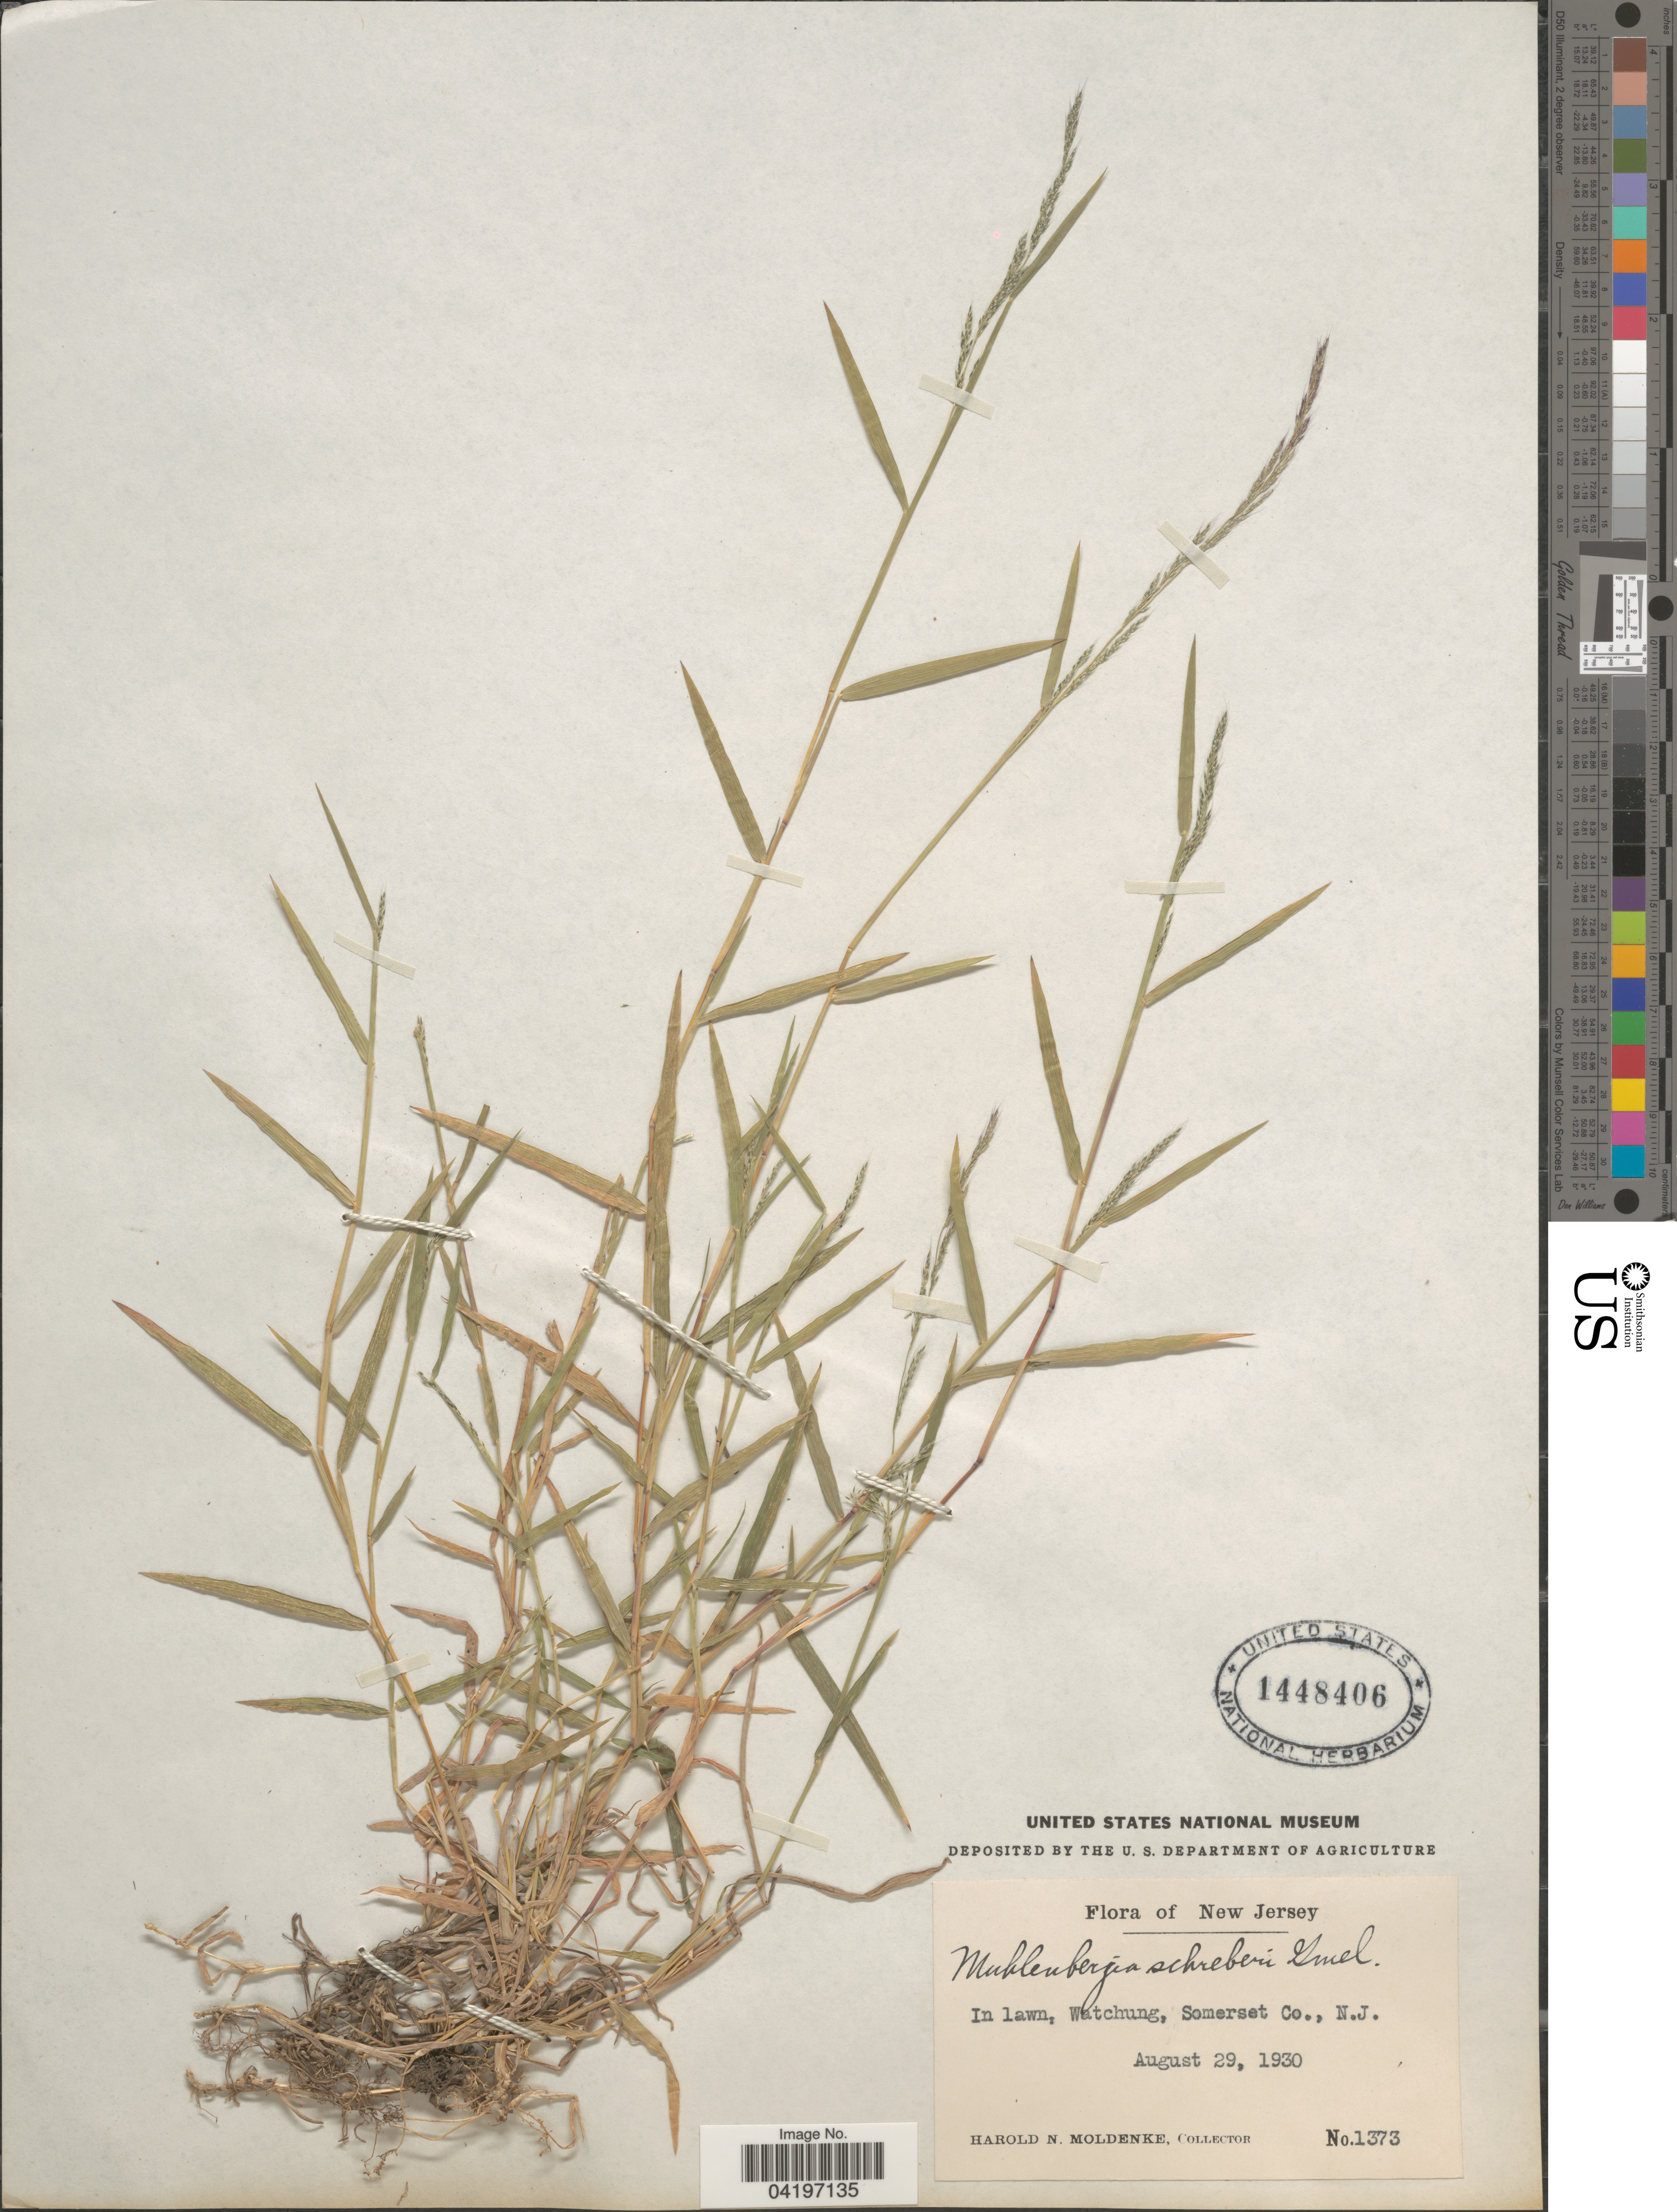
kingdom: Plantae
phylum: Tracheophyta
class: Liliopsida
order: Poales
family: Poaceae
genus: Muhlenbergia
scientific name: Muhlenbergia schreberi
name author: J.F. Gmel.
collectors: H. N. Moldenke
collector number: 1373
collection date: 1930-08-29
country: United States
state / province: New Jersey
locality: In lawn, Watchung, Somerset Co.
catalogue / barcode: US 1448406